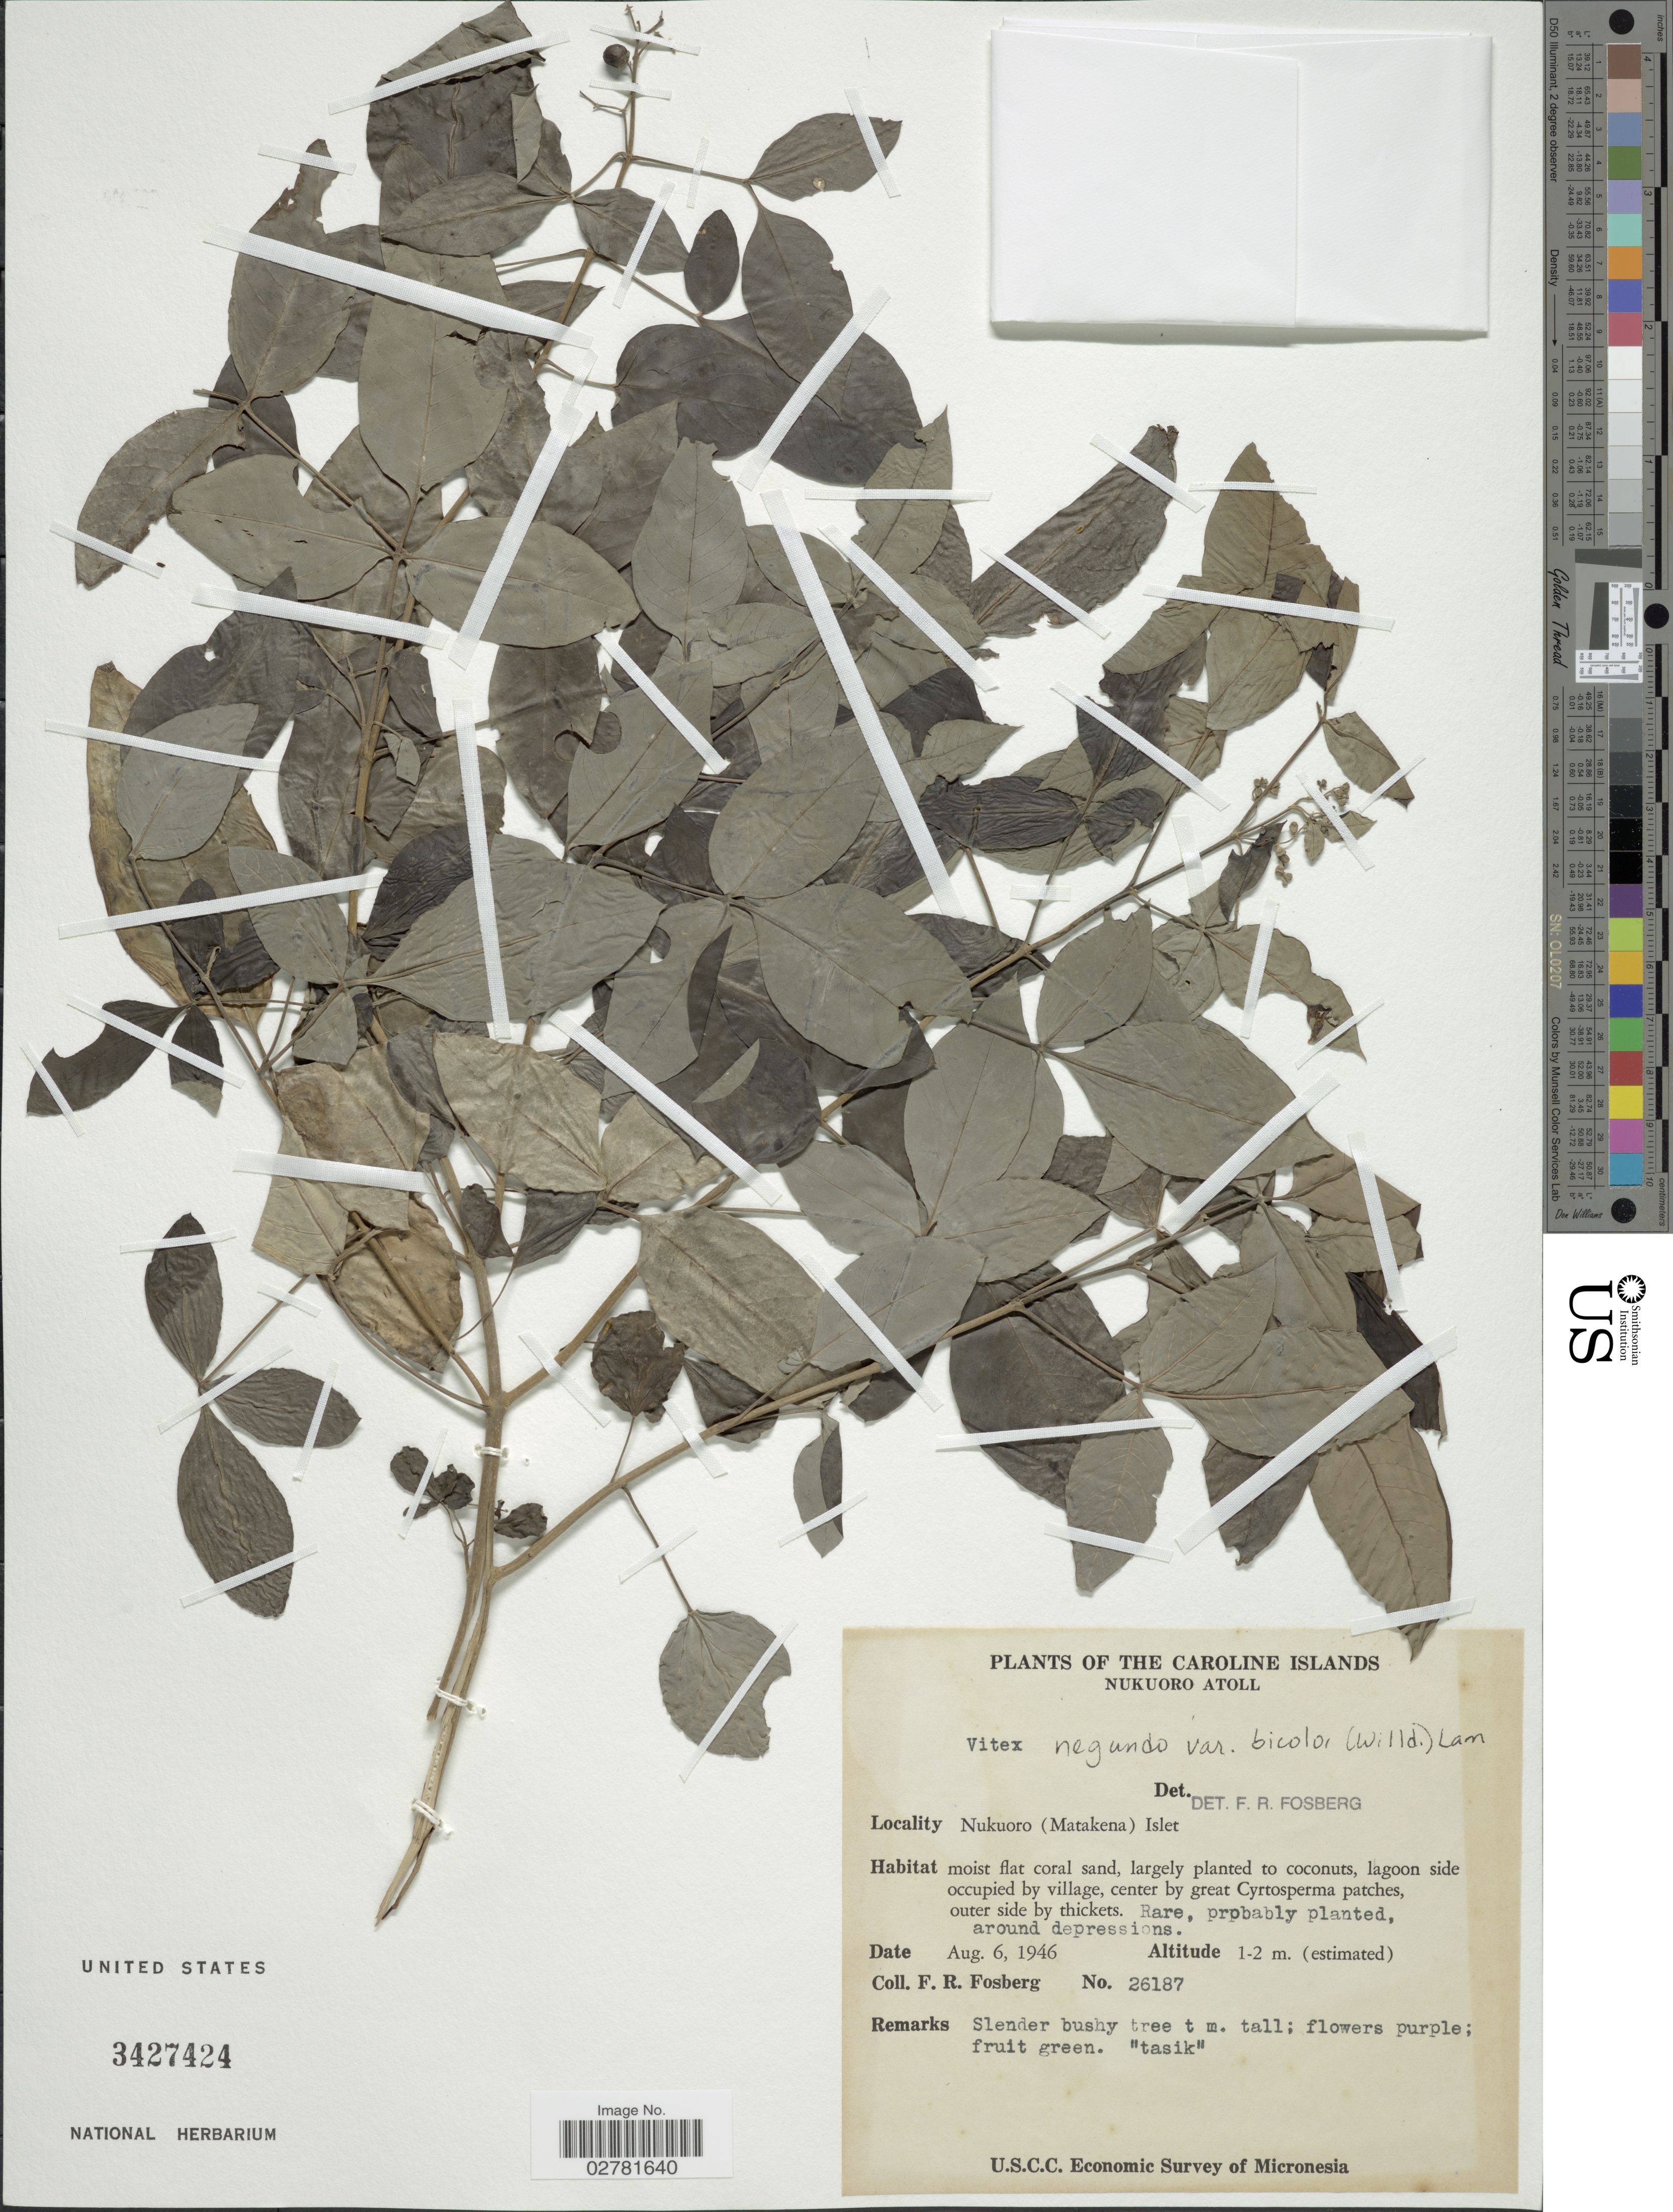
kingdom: Plantae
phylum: Tracheophyta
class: Magnoliopsida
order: Lamiales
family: Lamiaceae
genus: Vitex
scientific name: Vitex negundo var. bicolor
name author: (Willd.) H.J. Lam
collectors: F. R. Fosberg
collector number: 26187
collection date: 1946-08-06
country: Micronesia, Federated States of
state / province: Pohnpei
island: Nukuoro Atoll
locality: The Caroline Islands. Nukuoro Atoll. Nukuoro (Matakena) Islet.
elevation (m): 1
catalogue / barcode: US 3427424